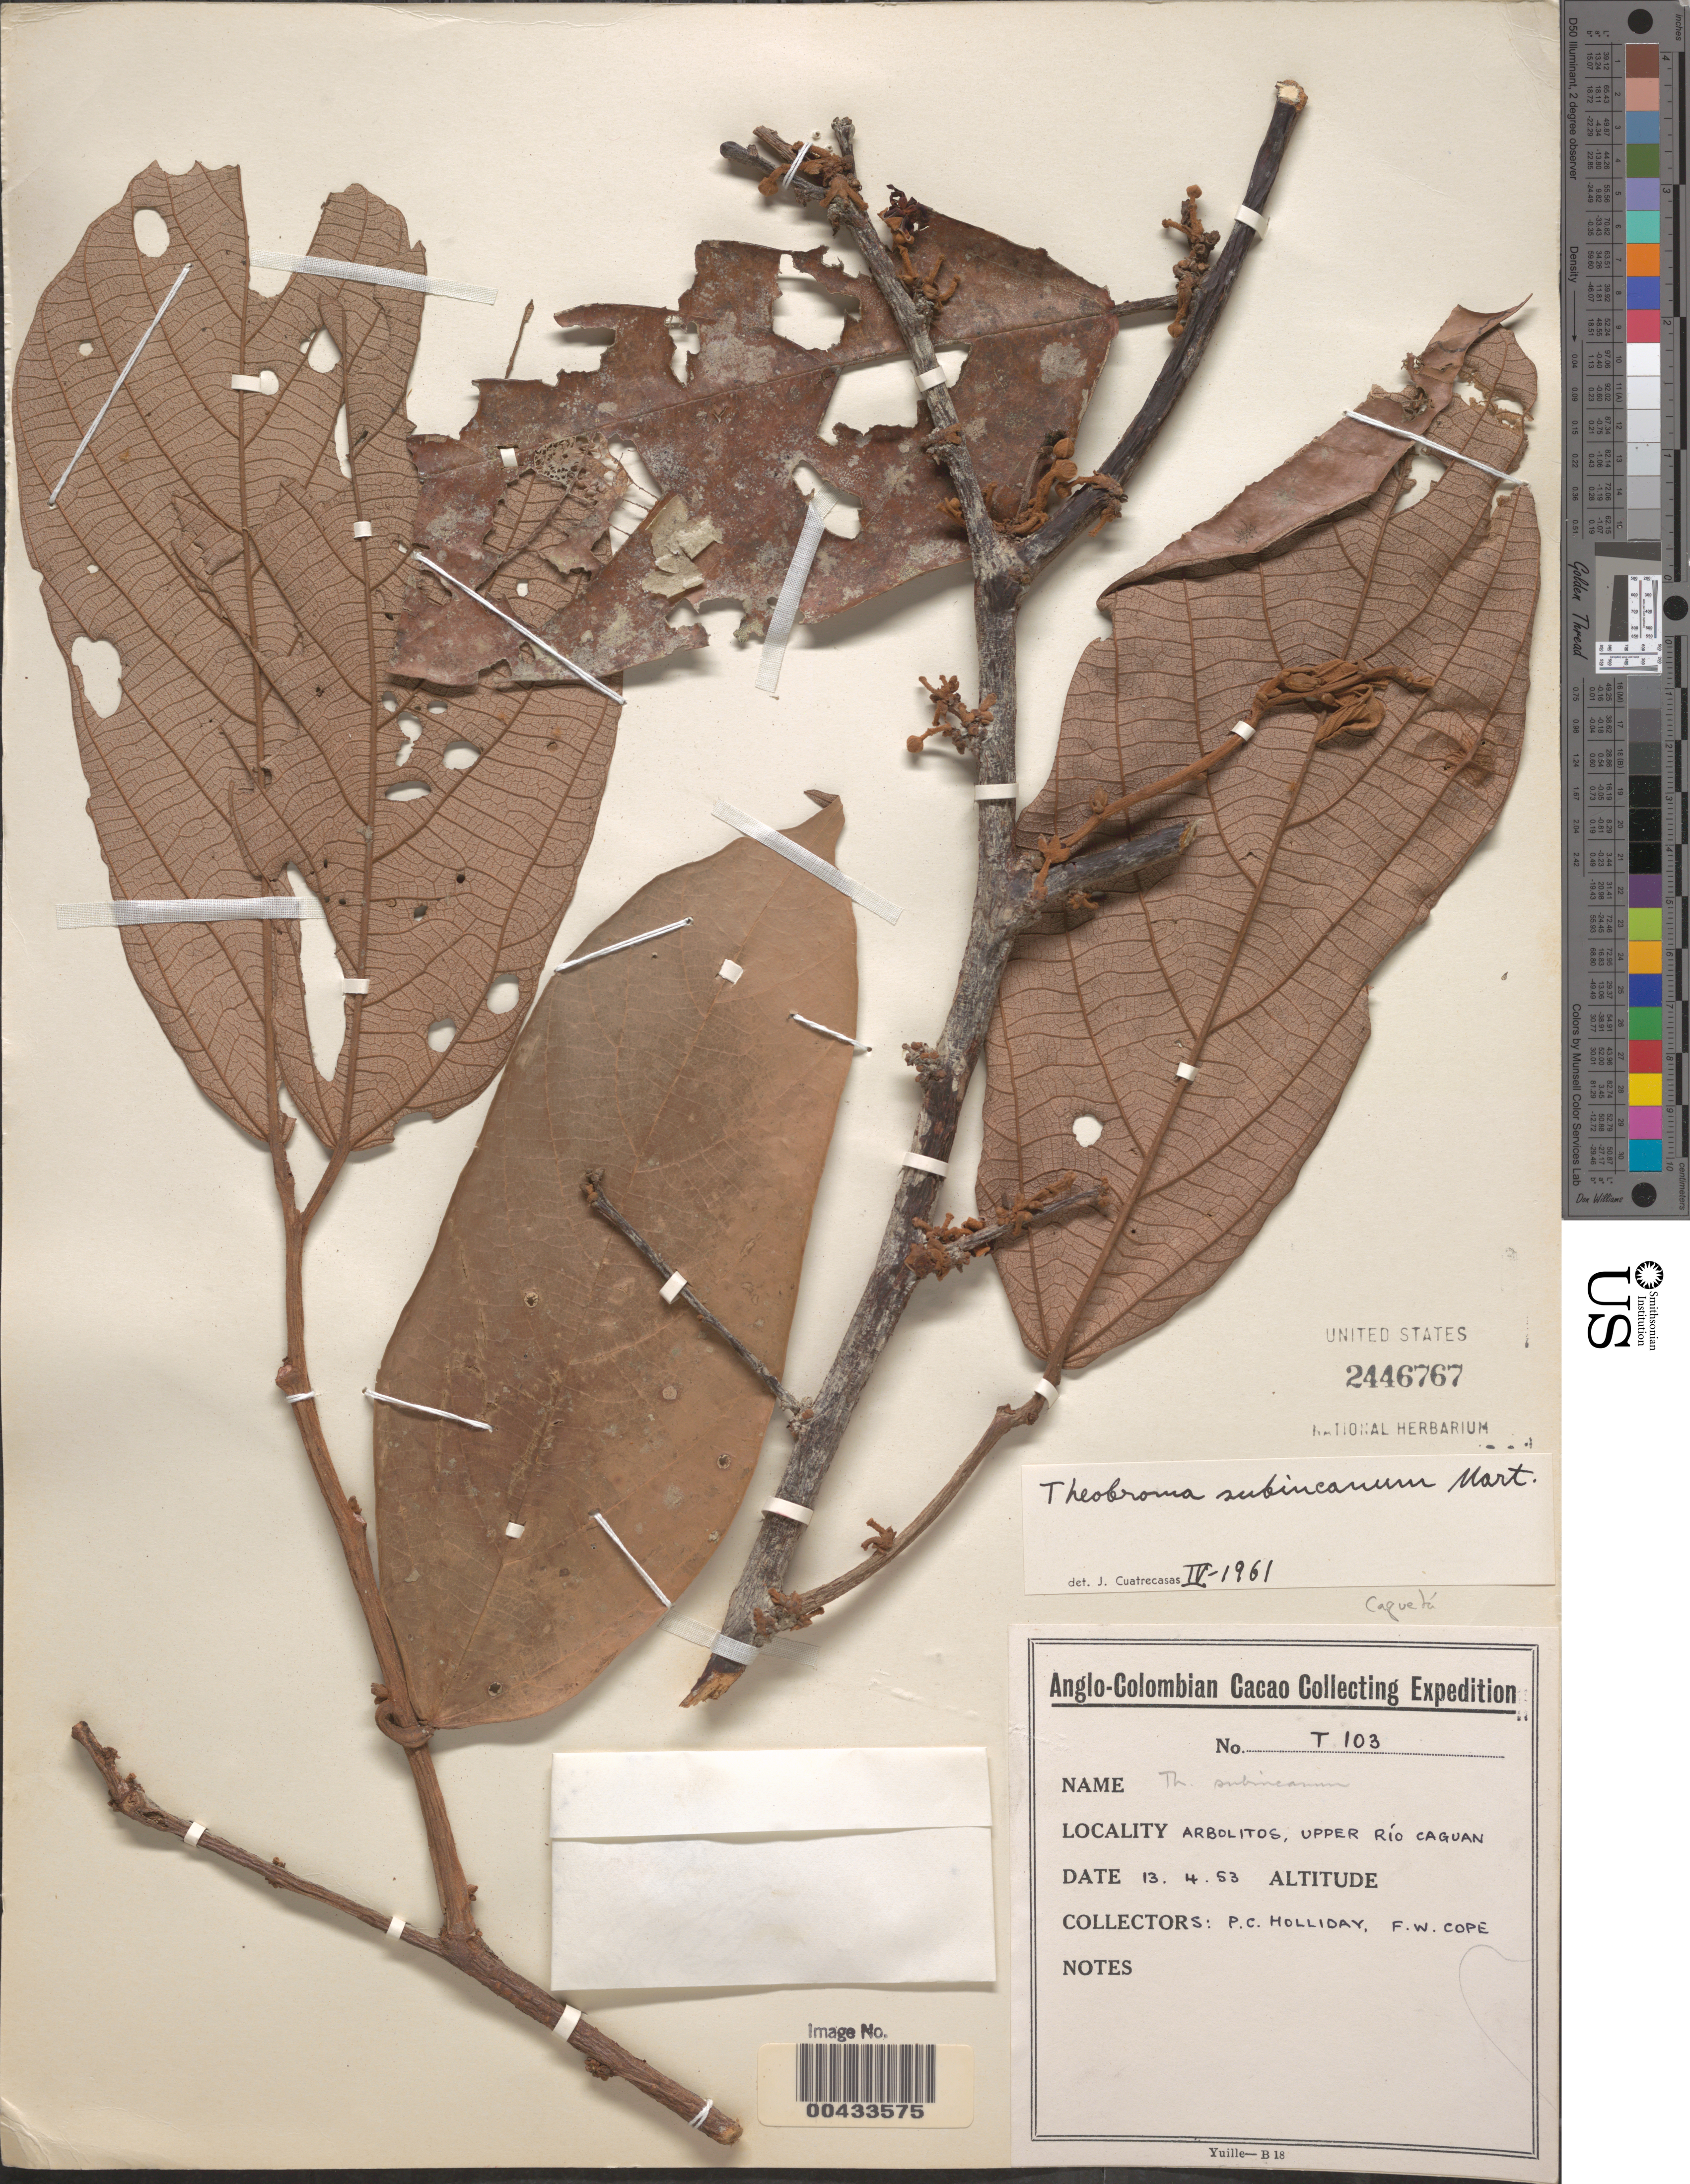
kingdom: Plantae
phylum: Tracheophyta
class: Magnoliopsida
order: Malvales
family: Malvaceae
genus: Theobroma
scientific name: Theobroma subincanum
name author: Mart.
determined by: Cuatrecasas, J.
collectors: P. C. Holliday & F. Cope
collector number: T103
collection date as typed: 13 Apr 1953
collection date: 1953-04-13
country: Colombia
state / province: Caquetá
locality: Arbolitos, Río Caguán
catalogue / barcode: US 2446767